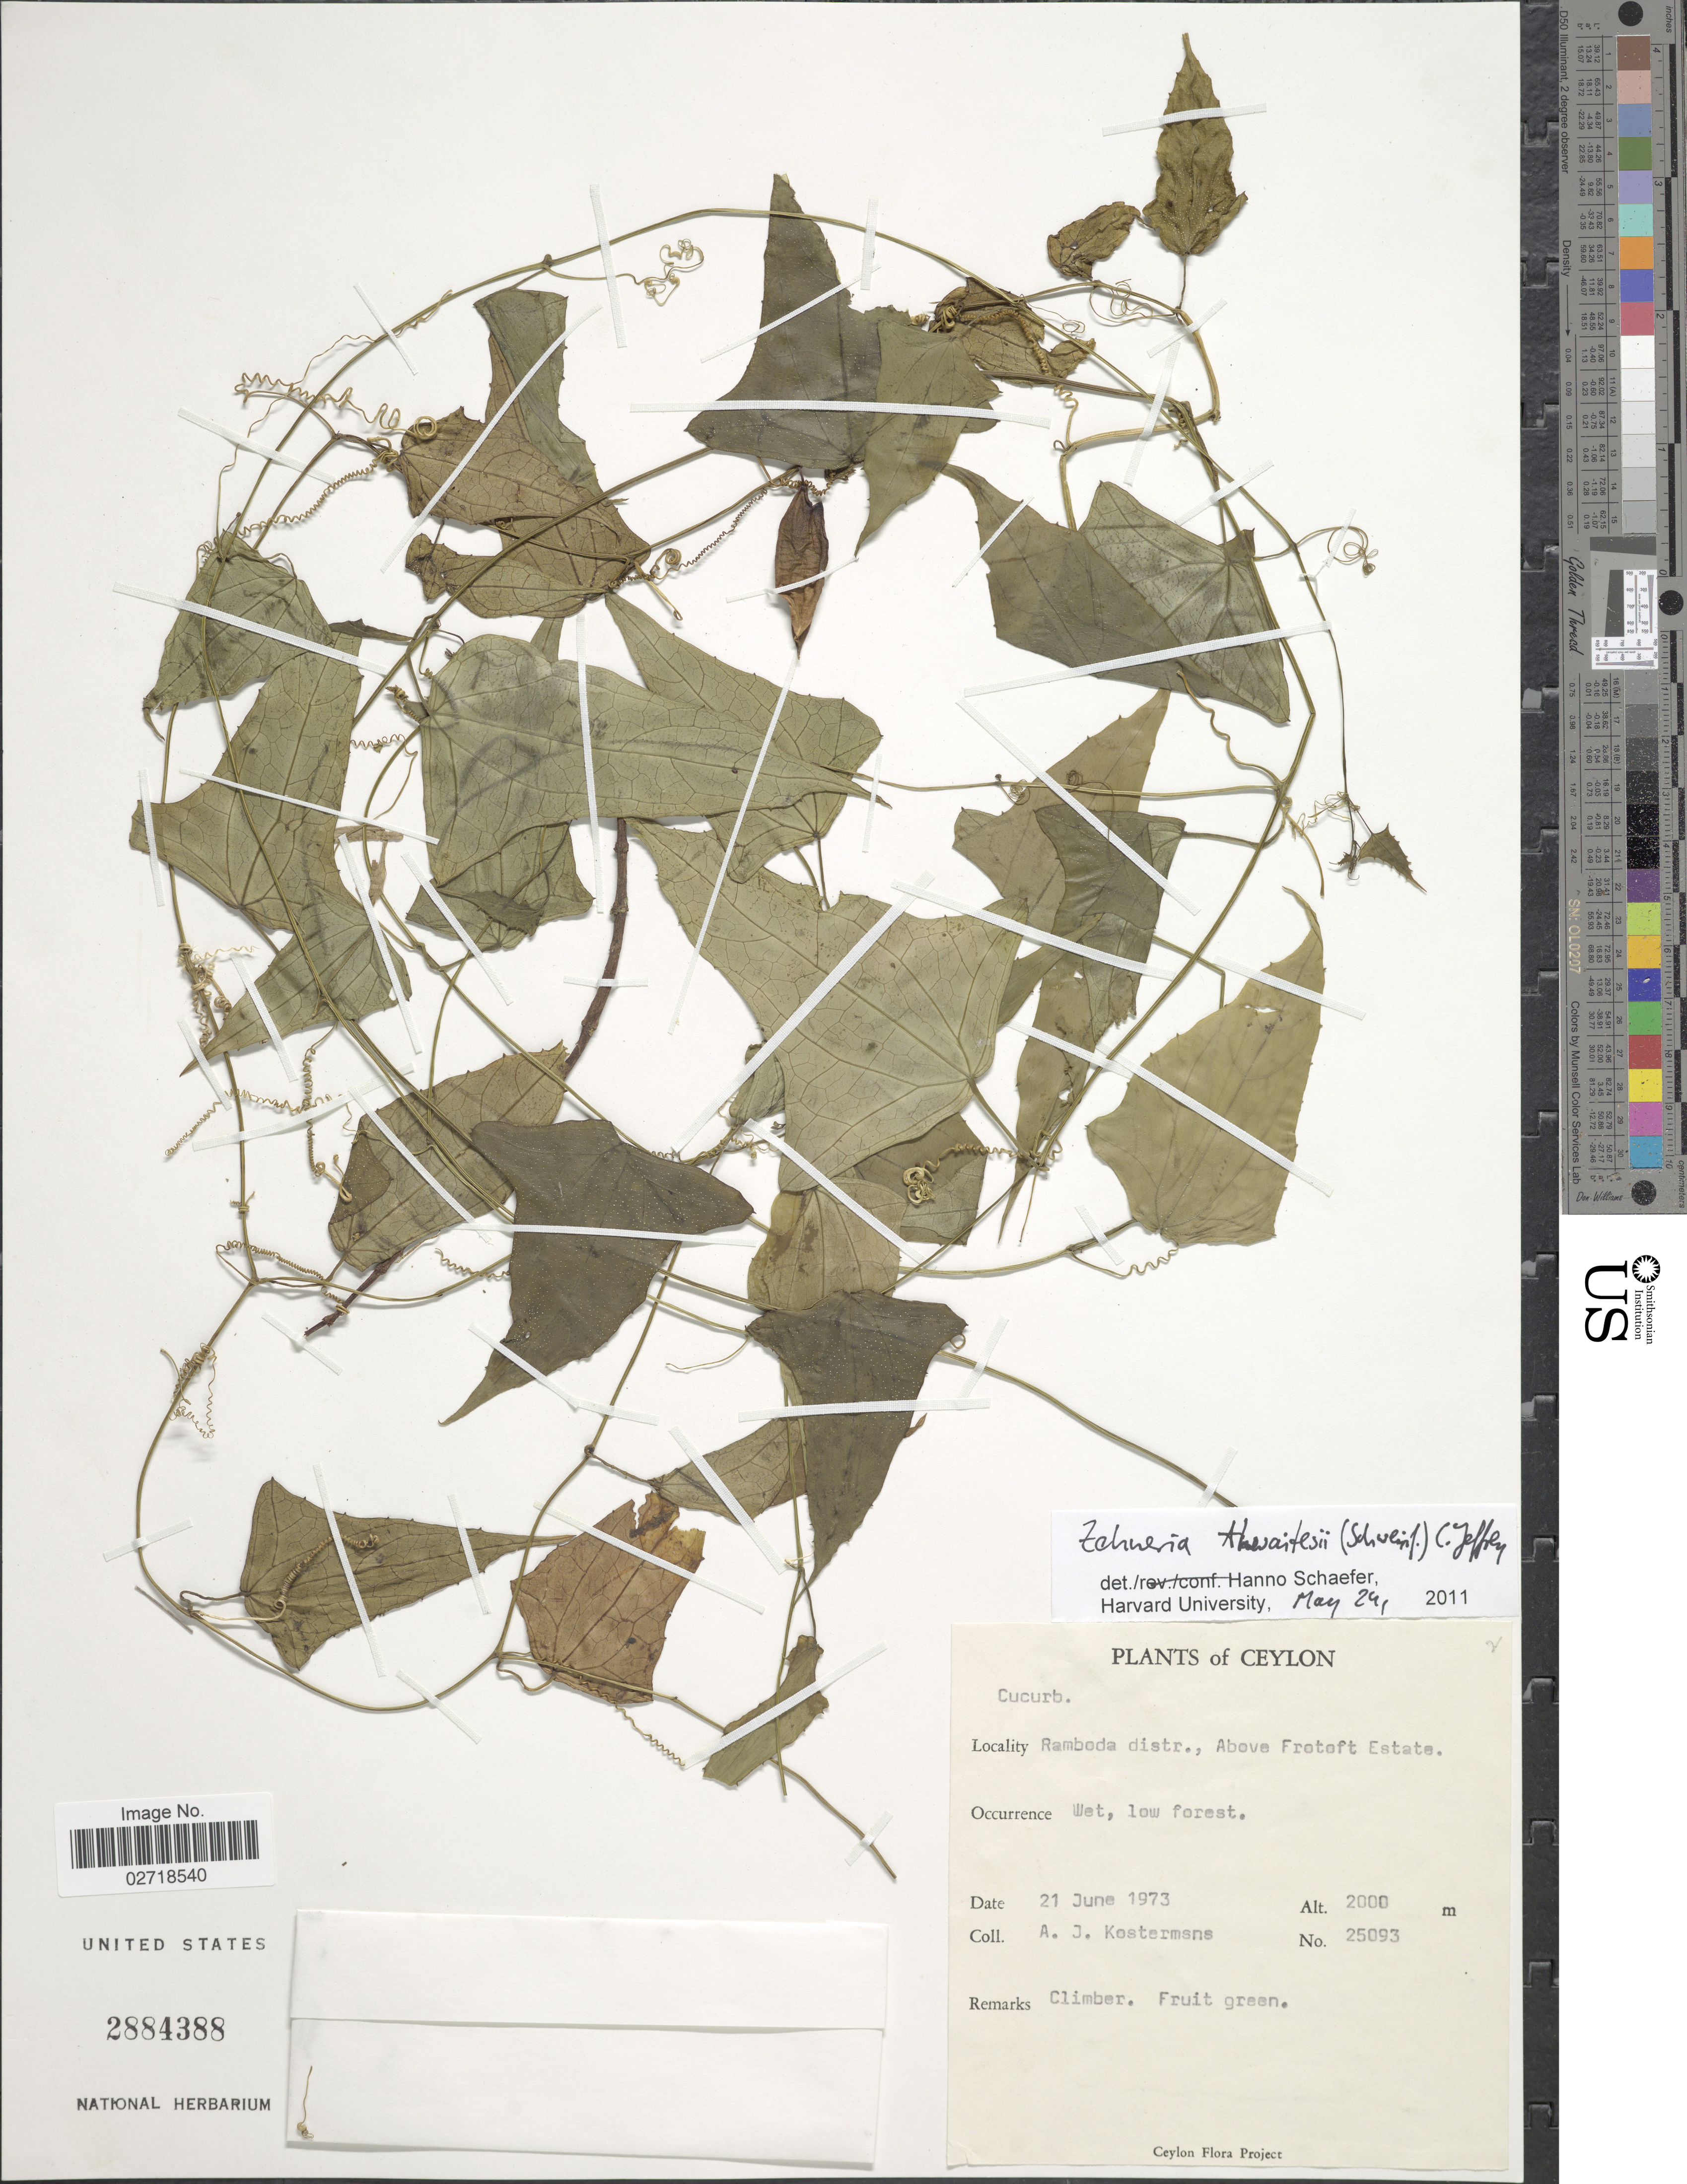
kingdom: Plantae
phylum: Tracheophyta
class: Magnoliopsida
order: Cucurbitales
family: Cucurbitaceae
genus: Zehneria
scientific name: Zehneria thwaitesii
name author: (Schweinf.) C. Jeffrey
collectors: A. J. G. Kostermans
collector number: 25093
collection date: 1973-06-21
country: Sri Lanka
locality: Ceylon, Ramboda distr., Above Frotoft Estate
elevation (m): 2000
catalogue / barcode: US 2884388